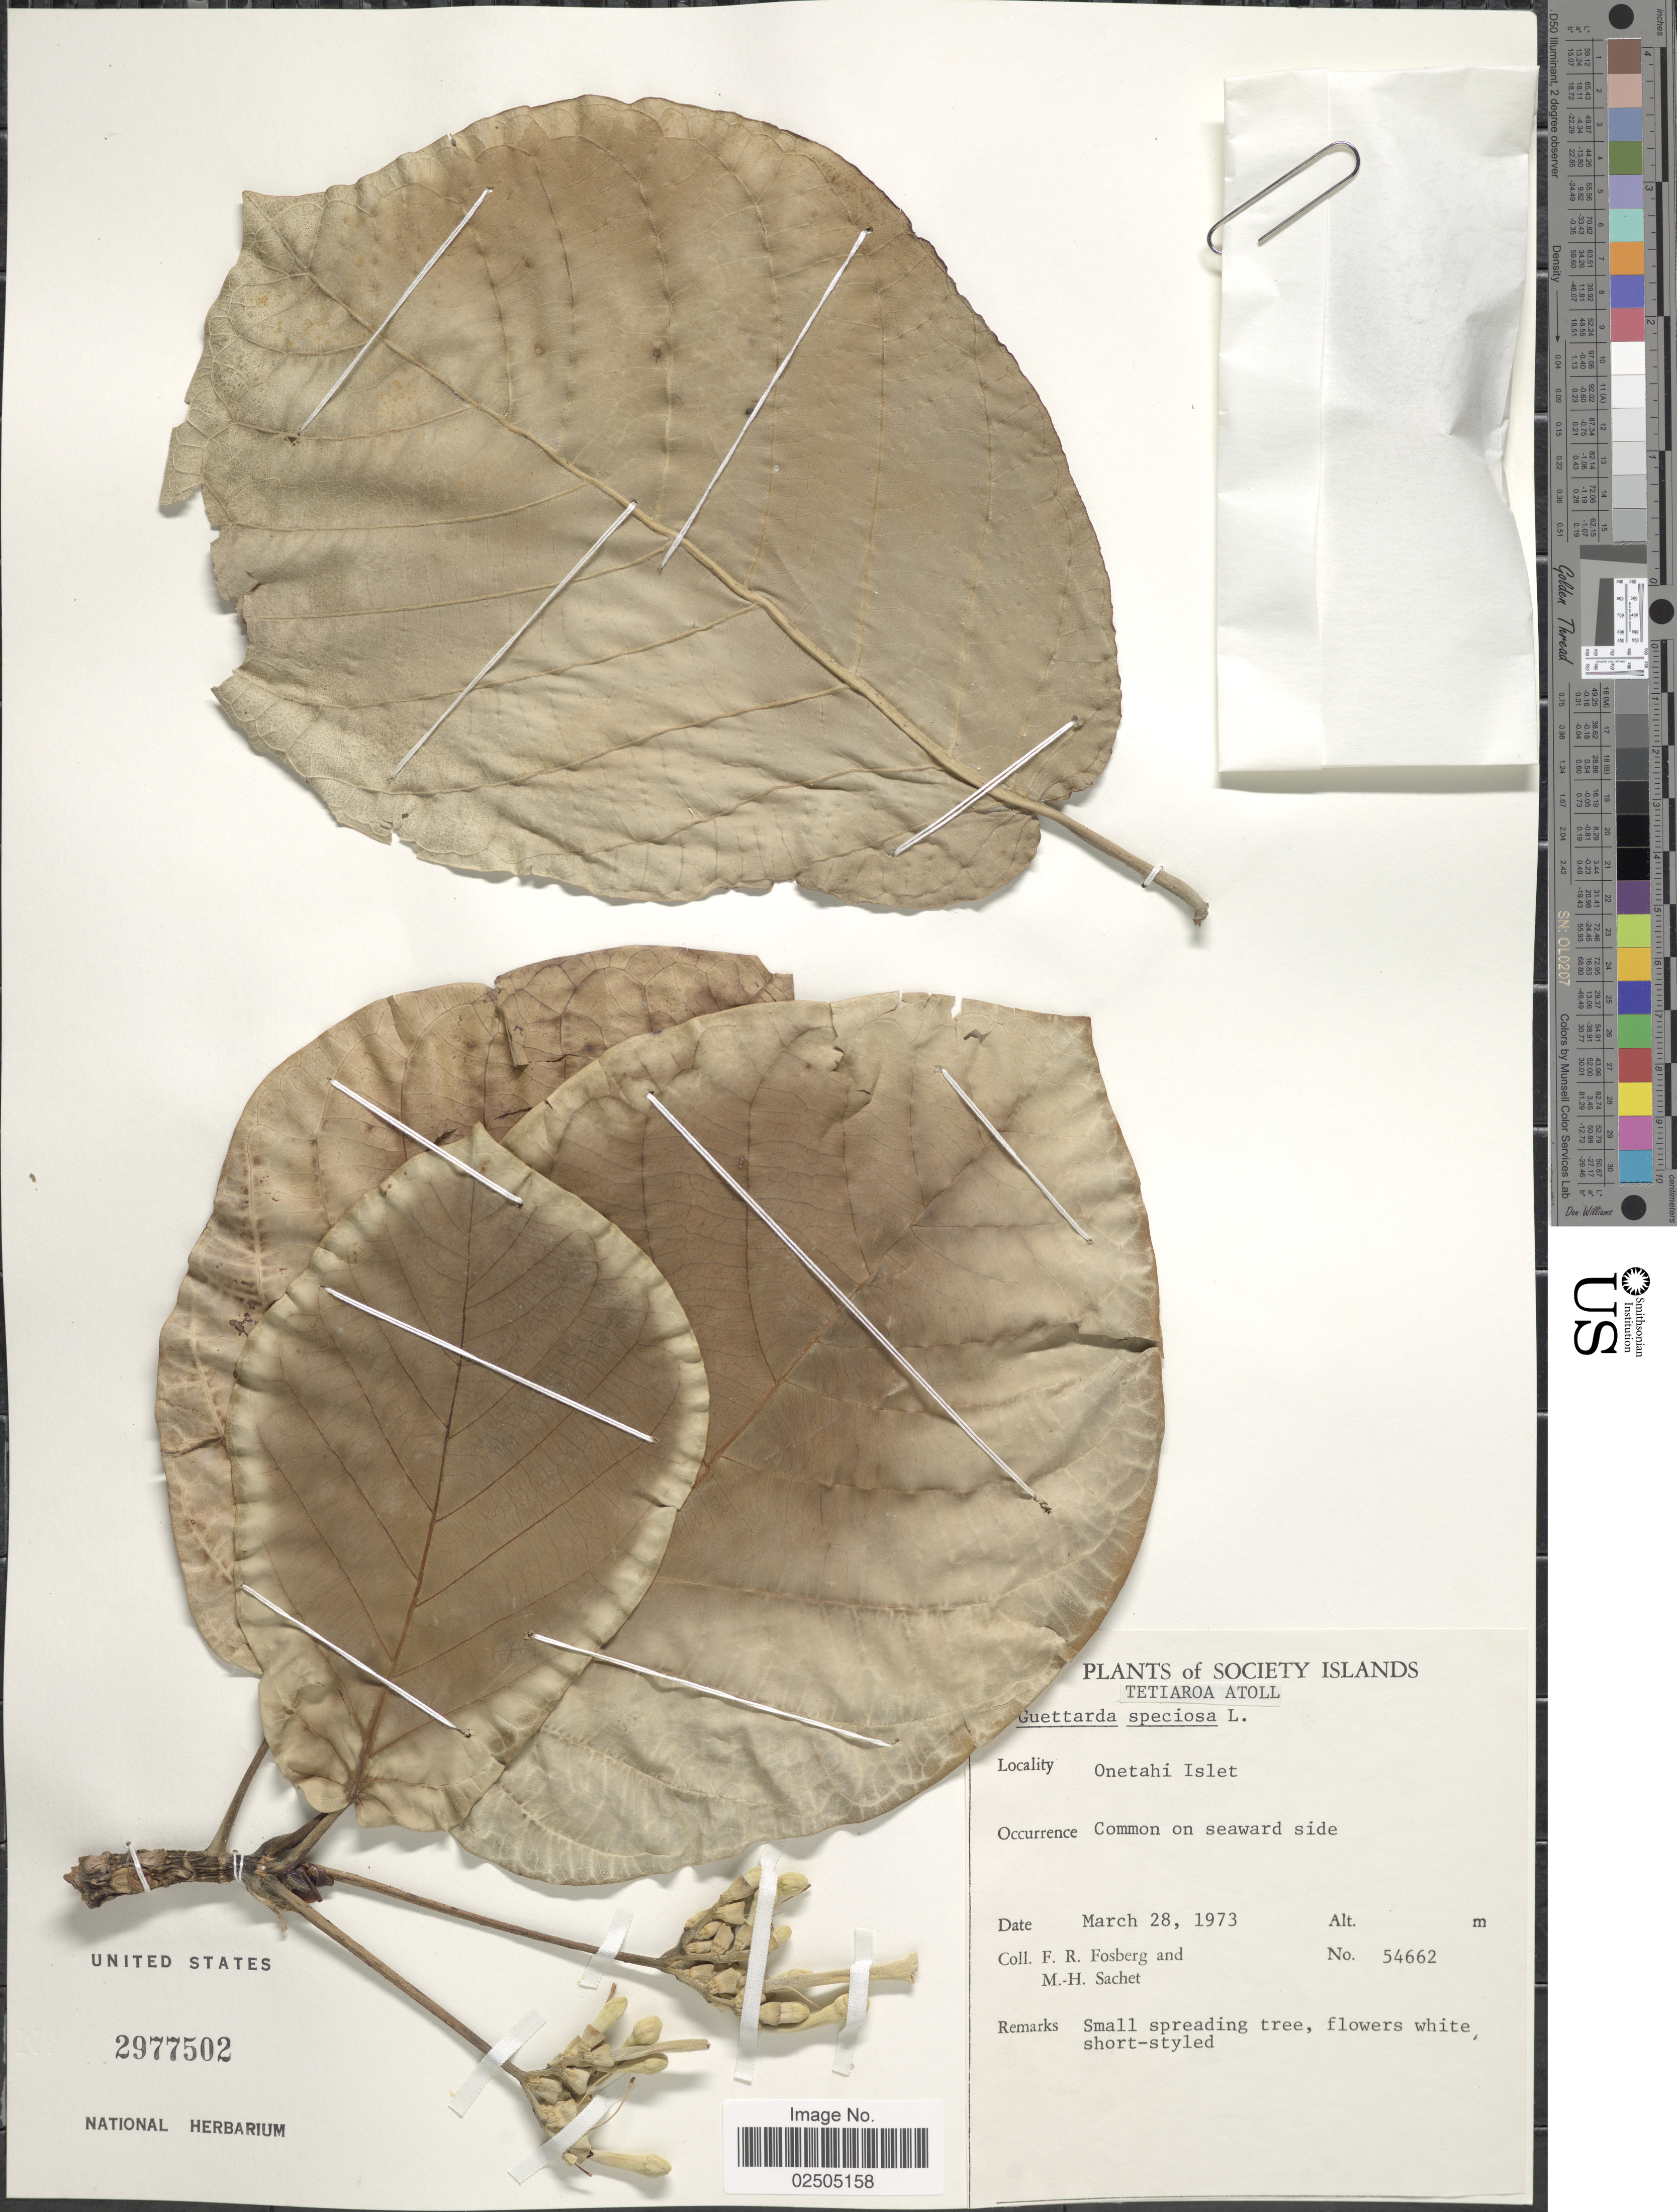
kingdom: Plantae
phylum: Tracheophyta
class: Magnoliopsida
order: Gentianales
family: Rubiaceae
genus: Guettarda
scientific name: Guettarda speciosa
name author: L.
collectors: F. R. Fosberg & M.-H. Sachet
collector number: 54662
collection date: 1973-03-28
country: French Polynesia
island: Tetiaroa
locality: Society Islands, Tetiaroa Atoll, Onetahi Islet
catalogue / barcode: US 2977502